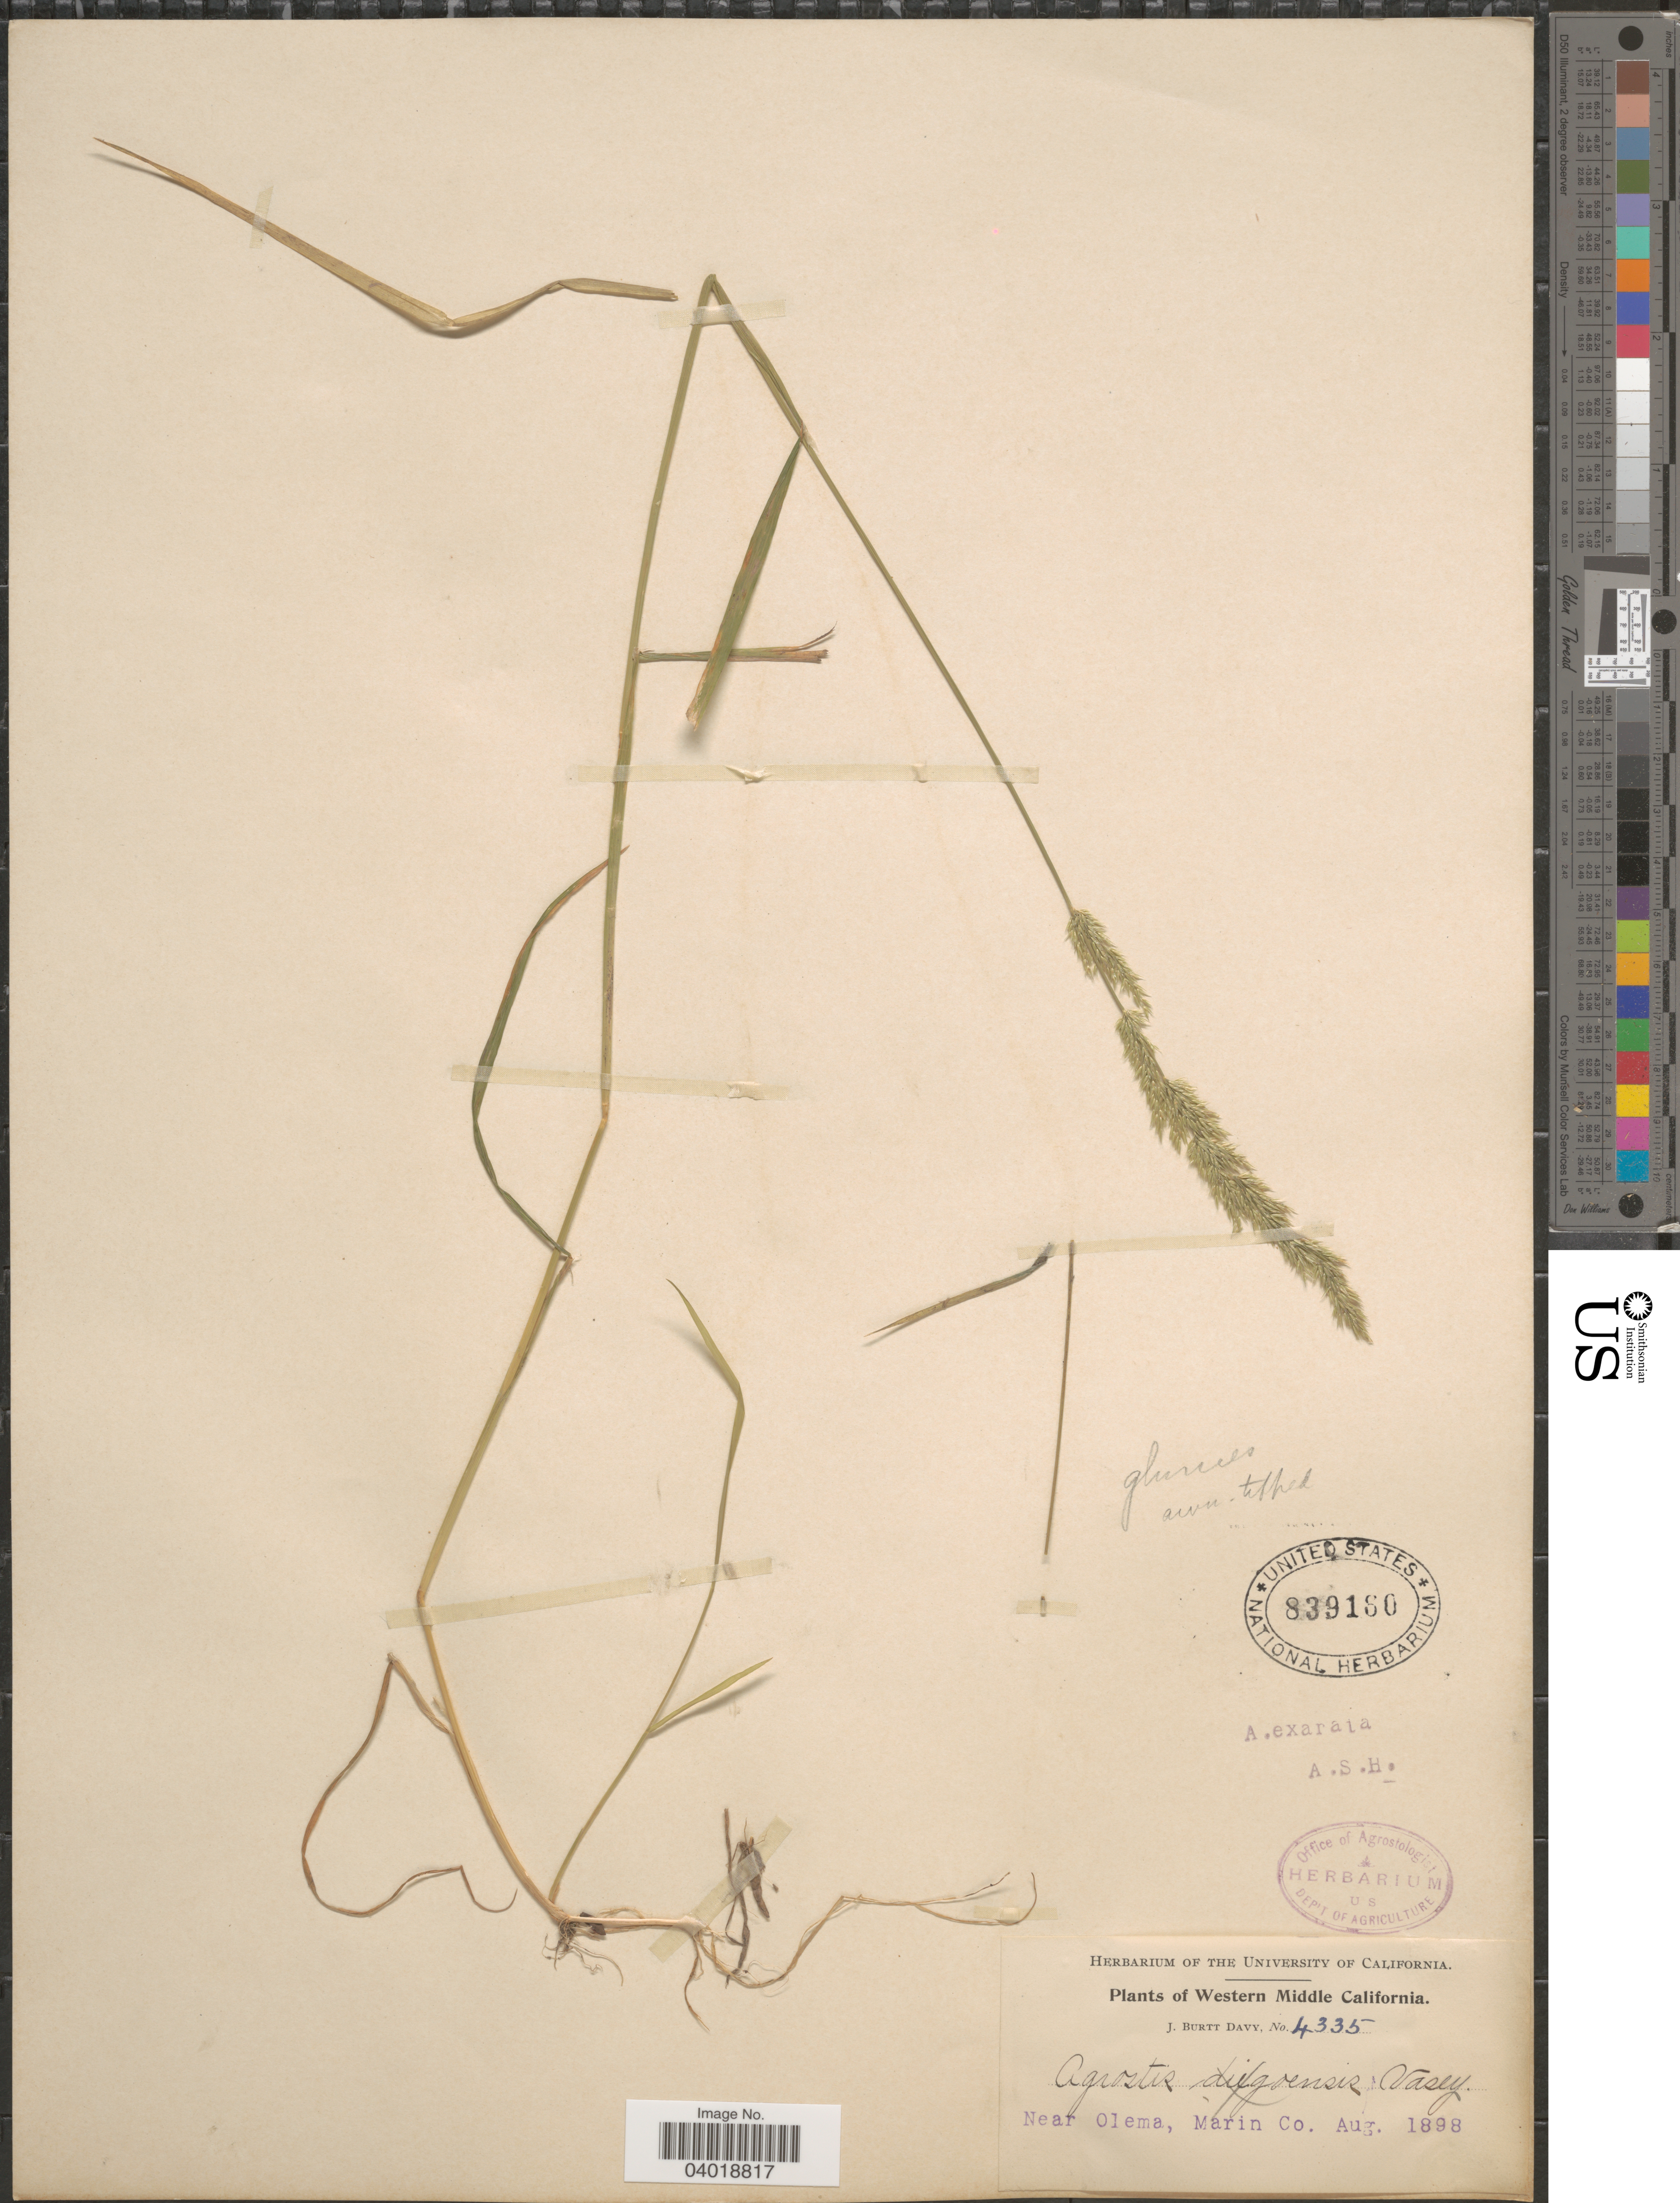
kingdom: Plantae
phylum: Tracheophyta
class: Liliopsida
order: Poales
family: Poaceae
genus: Agrostis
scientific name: Agrostis exarata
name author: Trin.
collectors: J. Burtt Davy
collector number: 4335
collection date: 1898-08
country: United States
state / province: California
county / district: Marin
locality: Western Middle California. Near Olema, Marin Co.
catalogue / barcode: US 839160